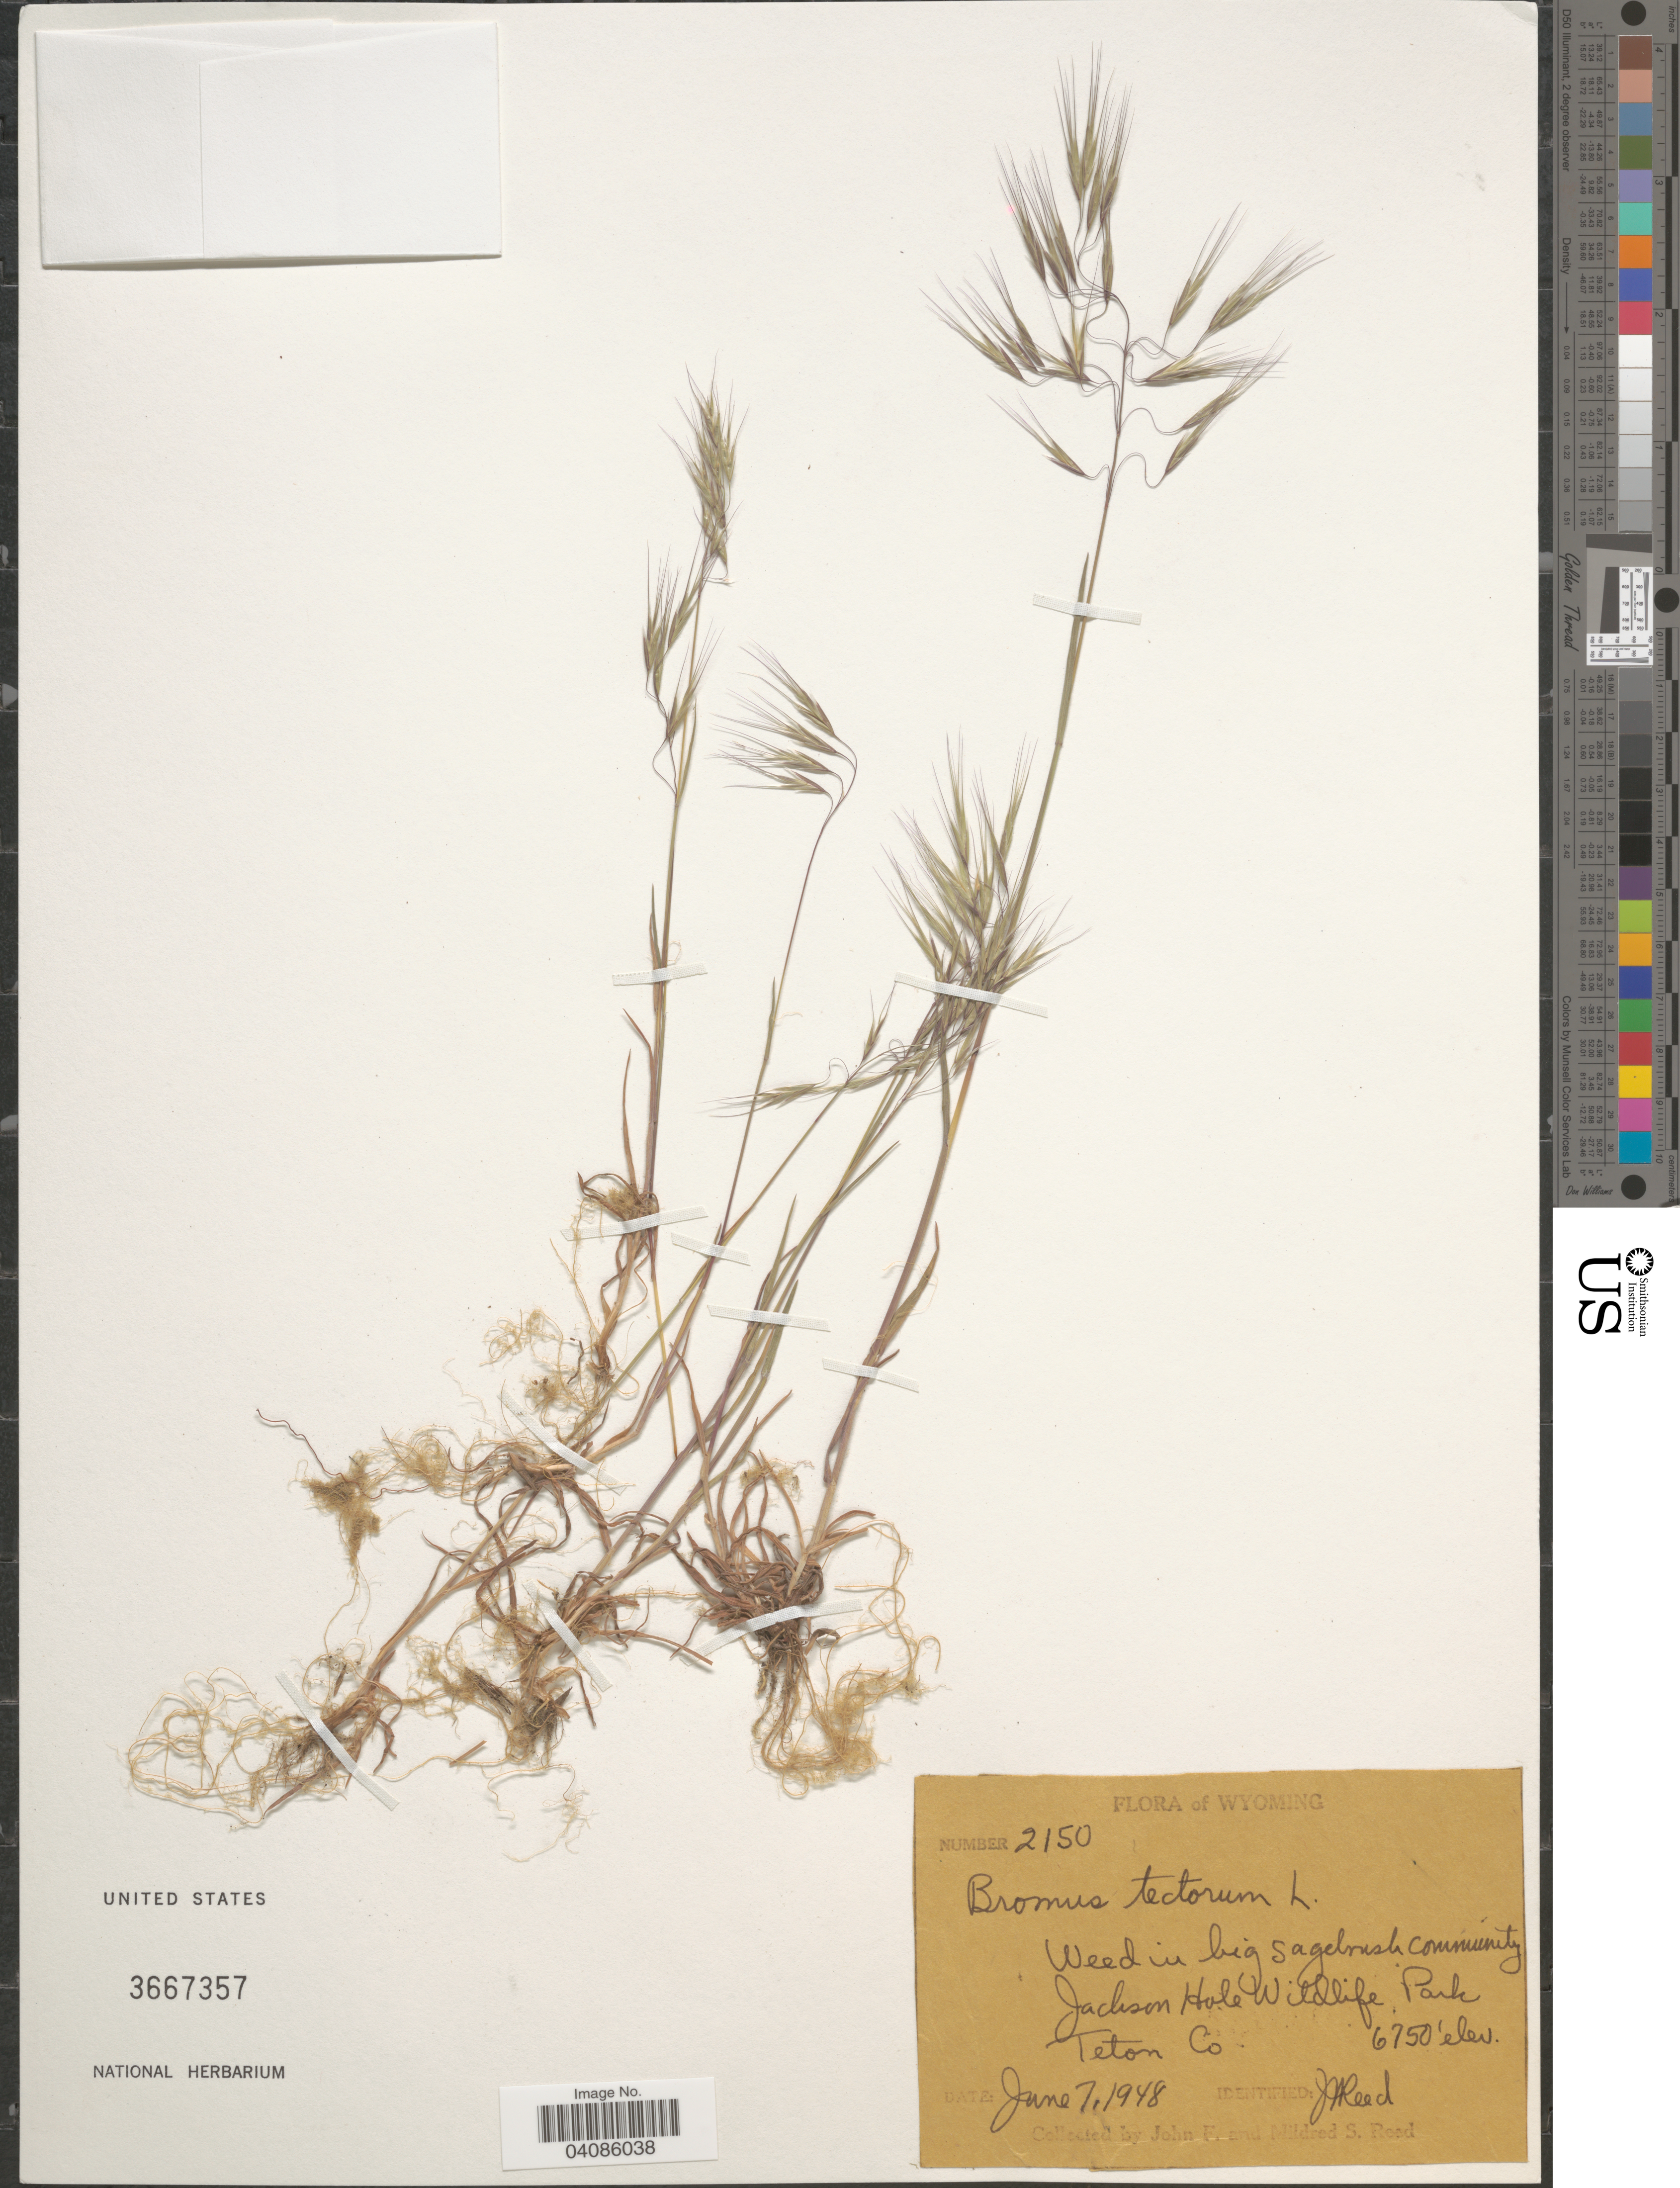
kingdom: Plantae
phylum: Tracheophyta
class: Liliopsida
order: Poales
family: Poaceae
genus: Bromus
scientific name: Bromus tectorum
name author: L.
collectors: J. Reed & M. Reed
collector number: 2150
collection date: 1948-06-07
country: United States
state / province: Wyoming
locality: Jackson Hole Wildlife, Park. Teton Co.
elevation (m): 2057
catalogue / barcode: US 3667357